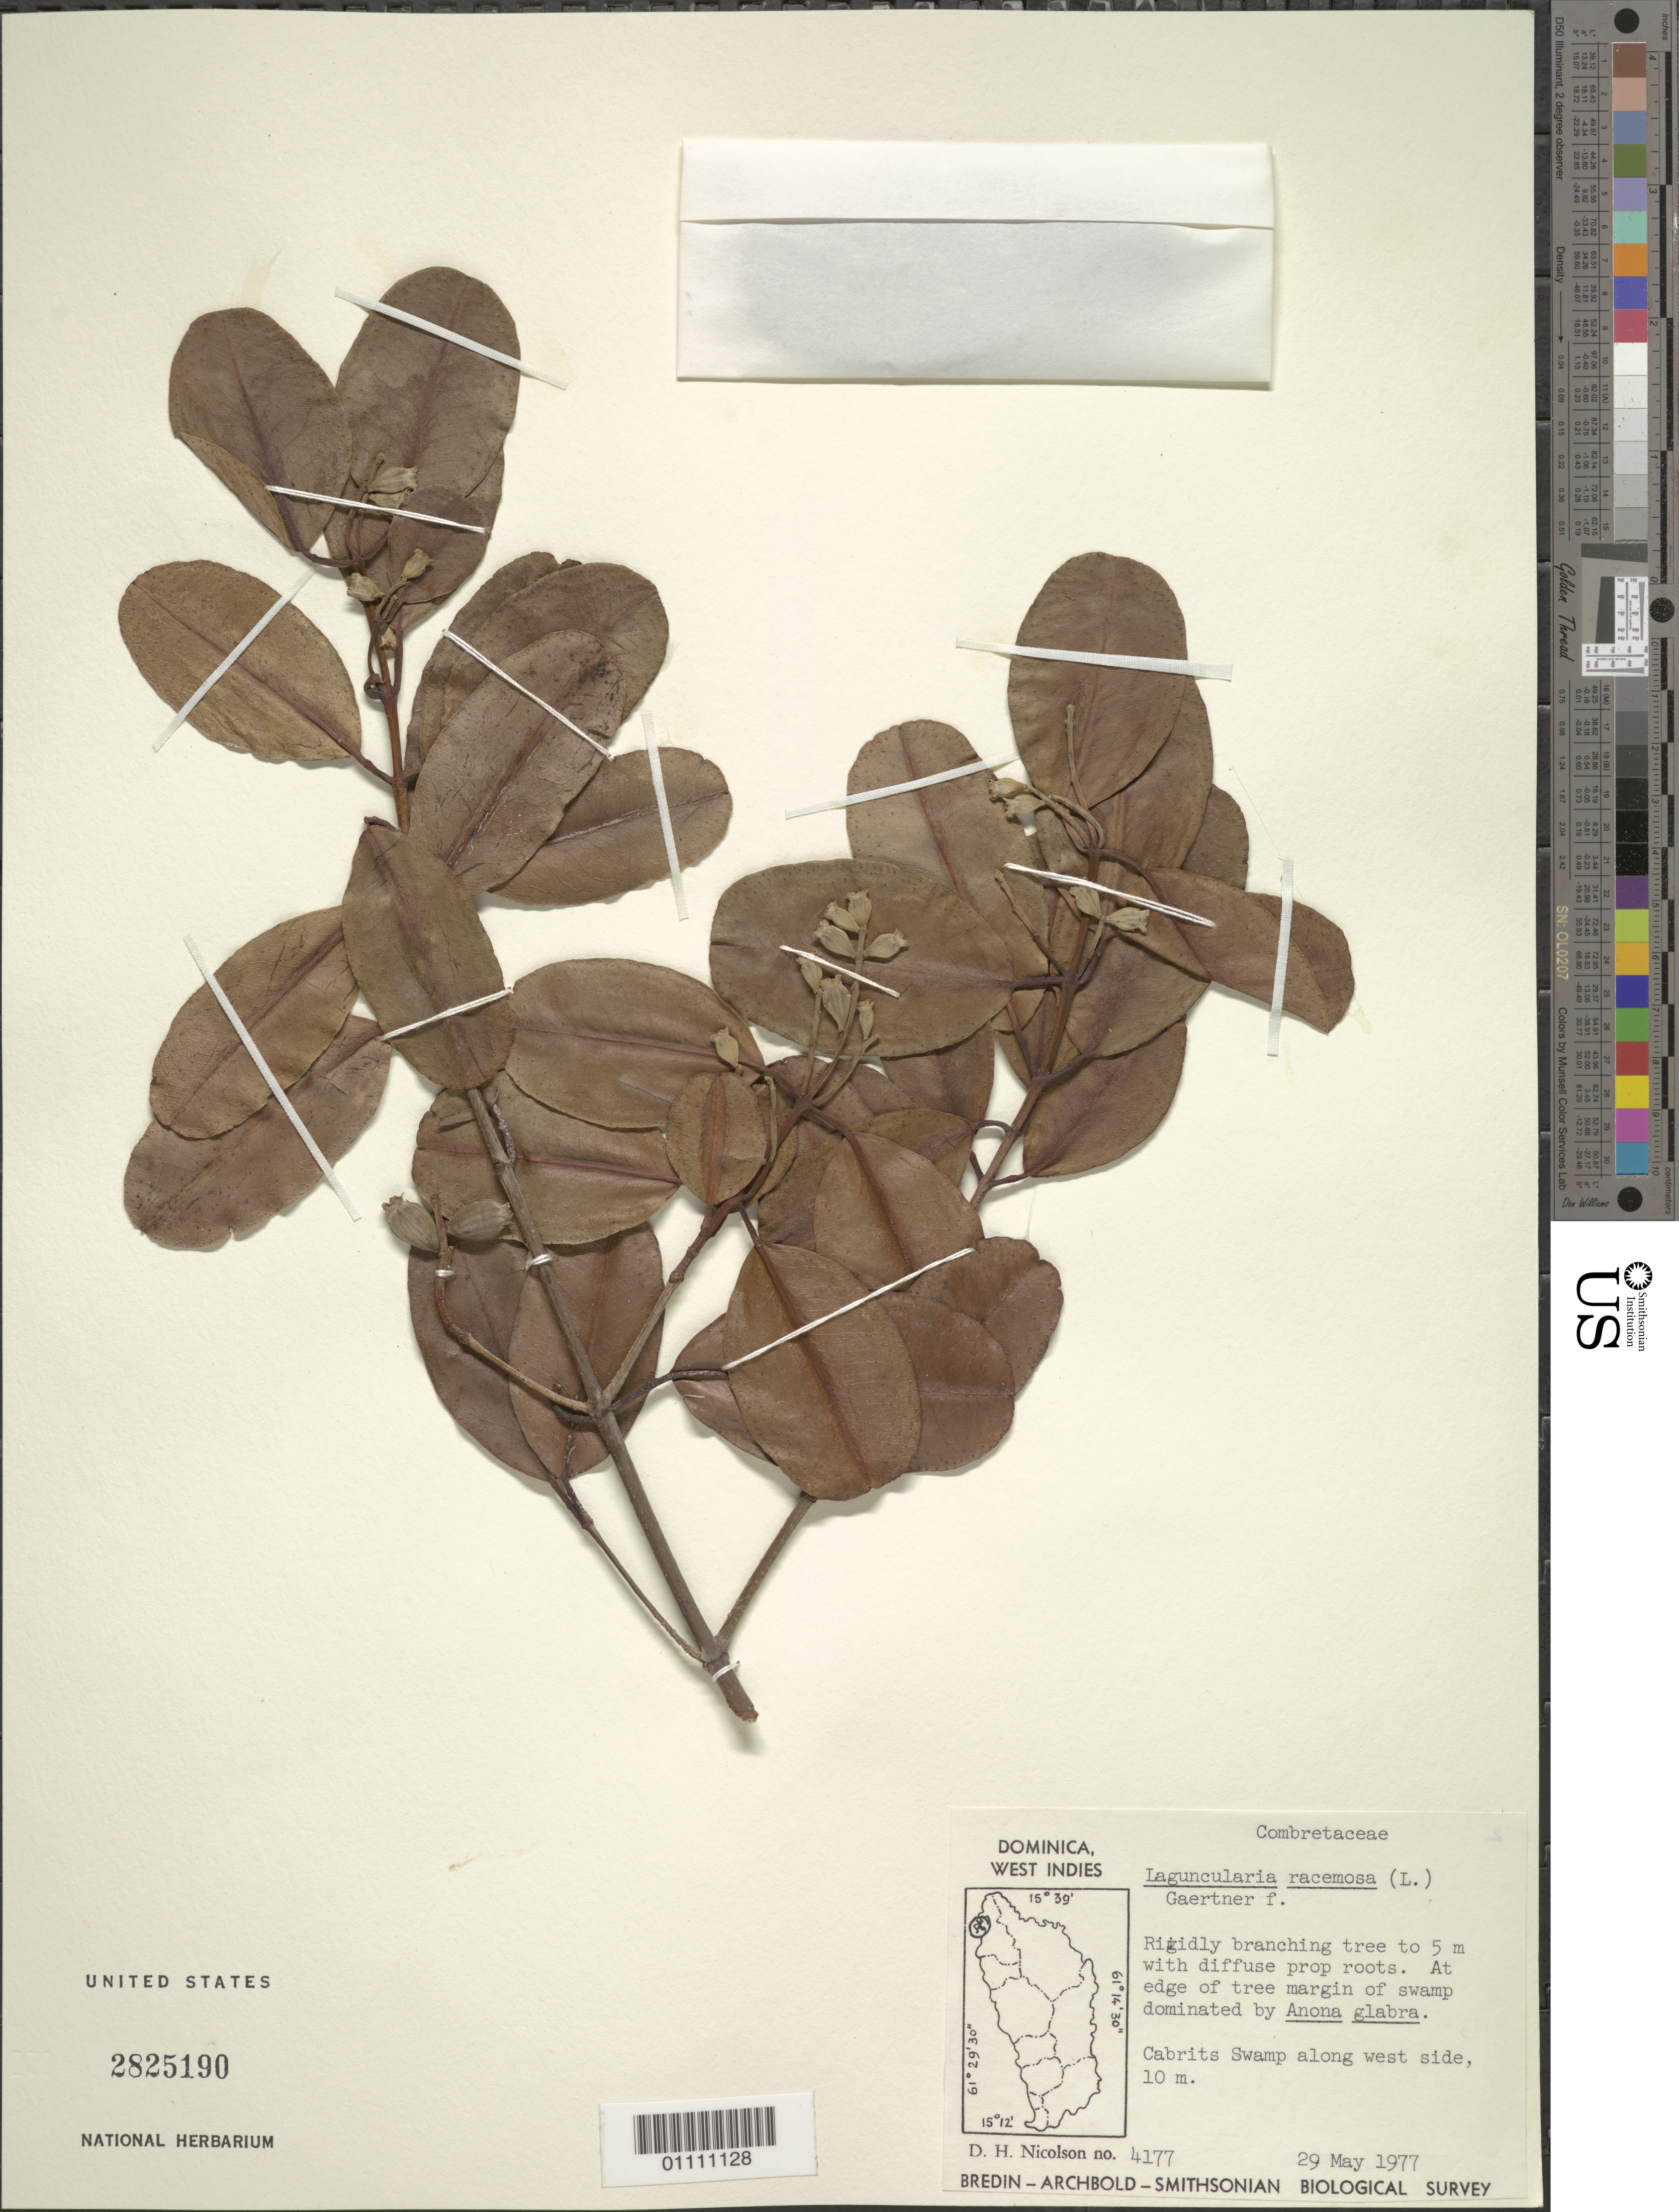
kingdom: Plantae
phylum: Tracheophyta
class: Magnoliopsida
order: Myrtales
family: Combretaceae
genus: Laguncularia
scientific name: Laguncularia racemosa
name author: (L.) C.F. Gaertn.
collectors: D. H. Nicolson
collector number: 4177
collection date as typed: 29 May 1977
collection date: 1977-05-29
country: Dominica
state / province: St. John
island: Dominica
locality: Cabrits swamp along the W side.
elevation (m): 10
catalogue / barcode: US 2825190